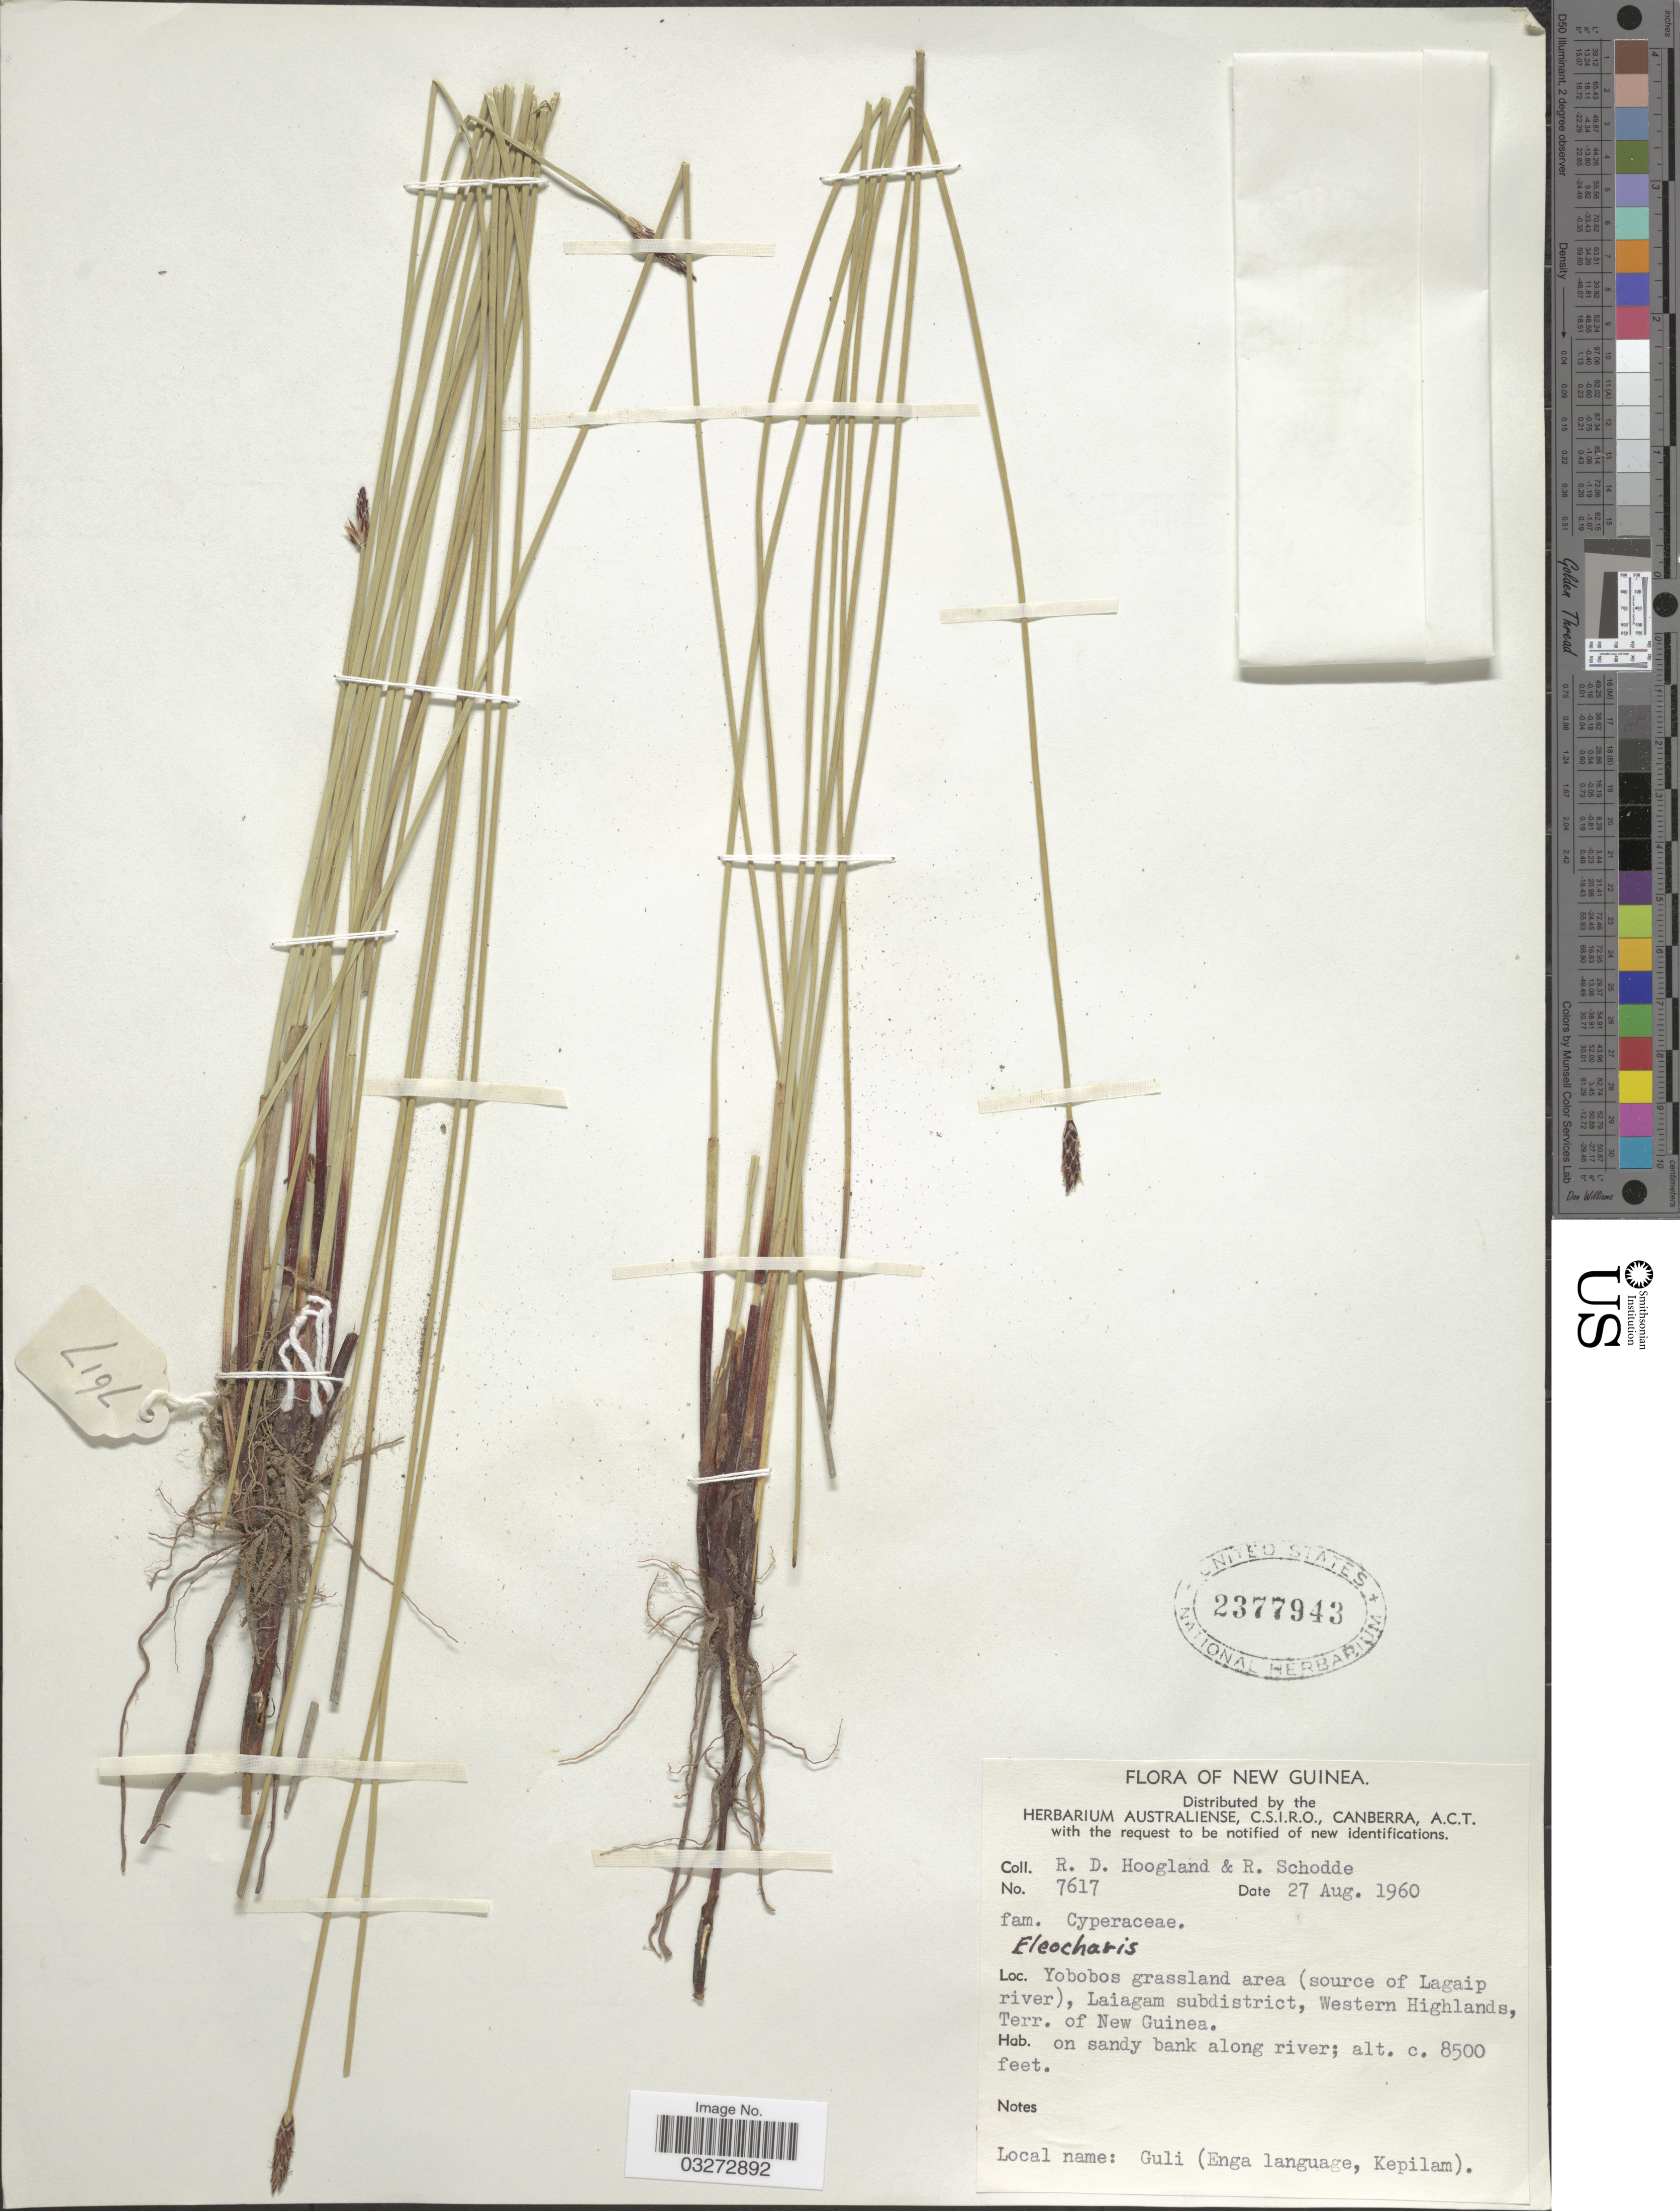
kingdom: Plantae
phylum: Tracheophyta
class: Liliopsida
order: Poales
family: Cyperaceae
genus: Eleocharis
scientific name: Eleocharis acuta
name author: R. Br.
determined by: Kern, J. H.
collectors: R. D. Hoogland & R. Schodde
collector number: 7617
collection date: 1960-08-27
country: Papua New Guinea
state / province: Western Highlands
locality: New Guinea. Yobobos grassland area (source of Lagaip river), Laiagam subdistrict, Terr. of New Guinea.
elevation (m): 2591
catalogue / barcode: US 2377943